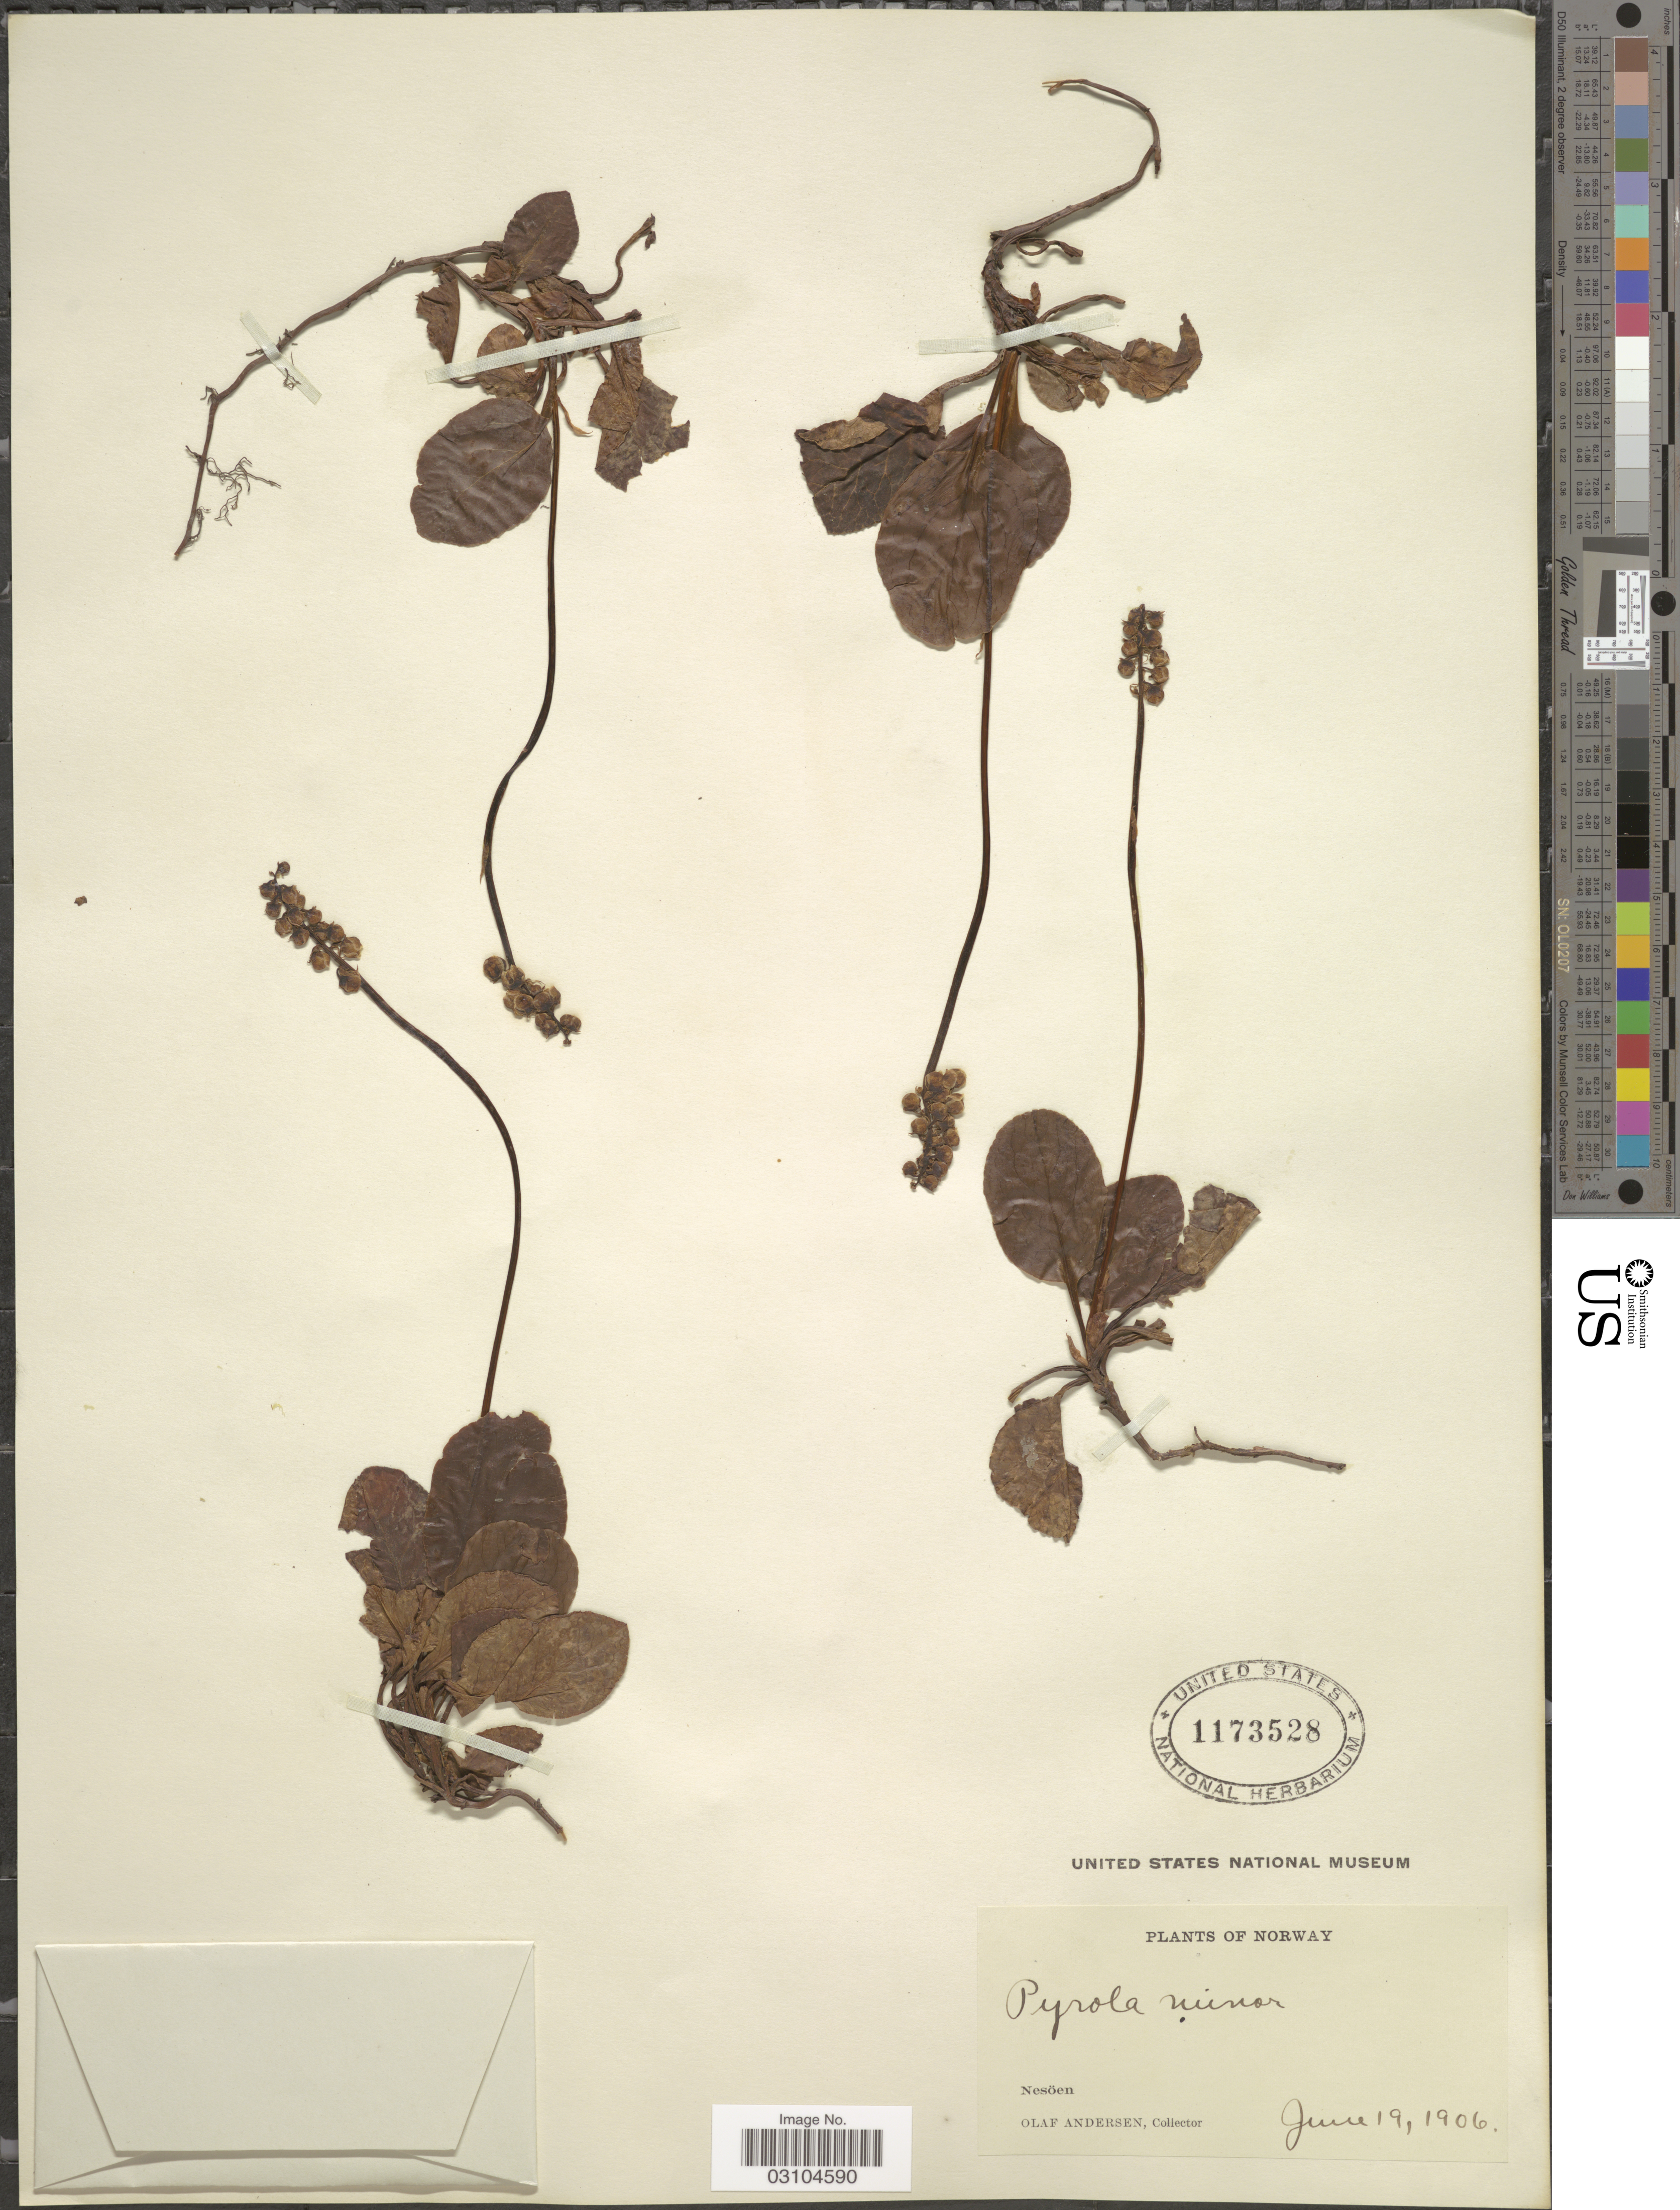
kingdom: Plantae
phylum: Tracheophyta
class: Magnoliopsida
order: Ericales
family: Ericaceae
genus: Pyrola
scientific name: Pyrola minor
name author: L.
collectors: O. Andersen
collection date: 1906-06-19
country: Norway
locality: Nesöen.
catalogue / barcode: US 1173528